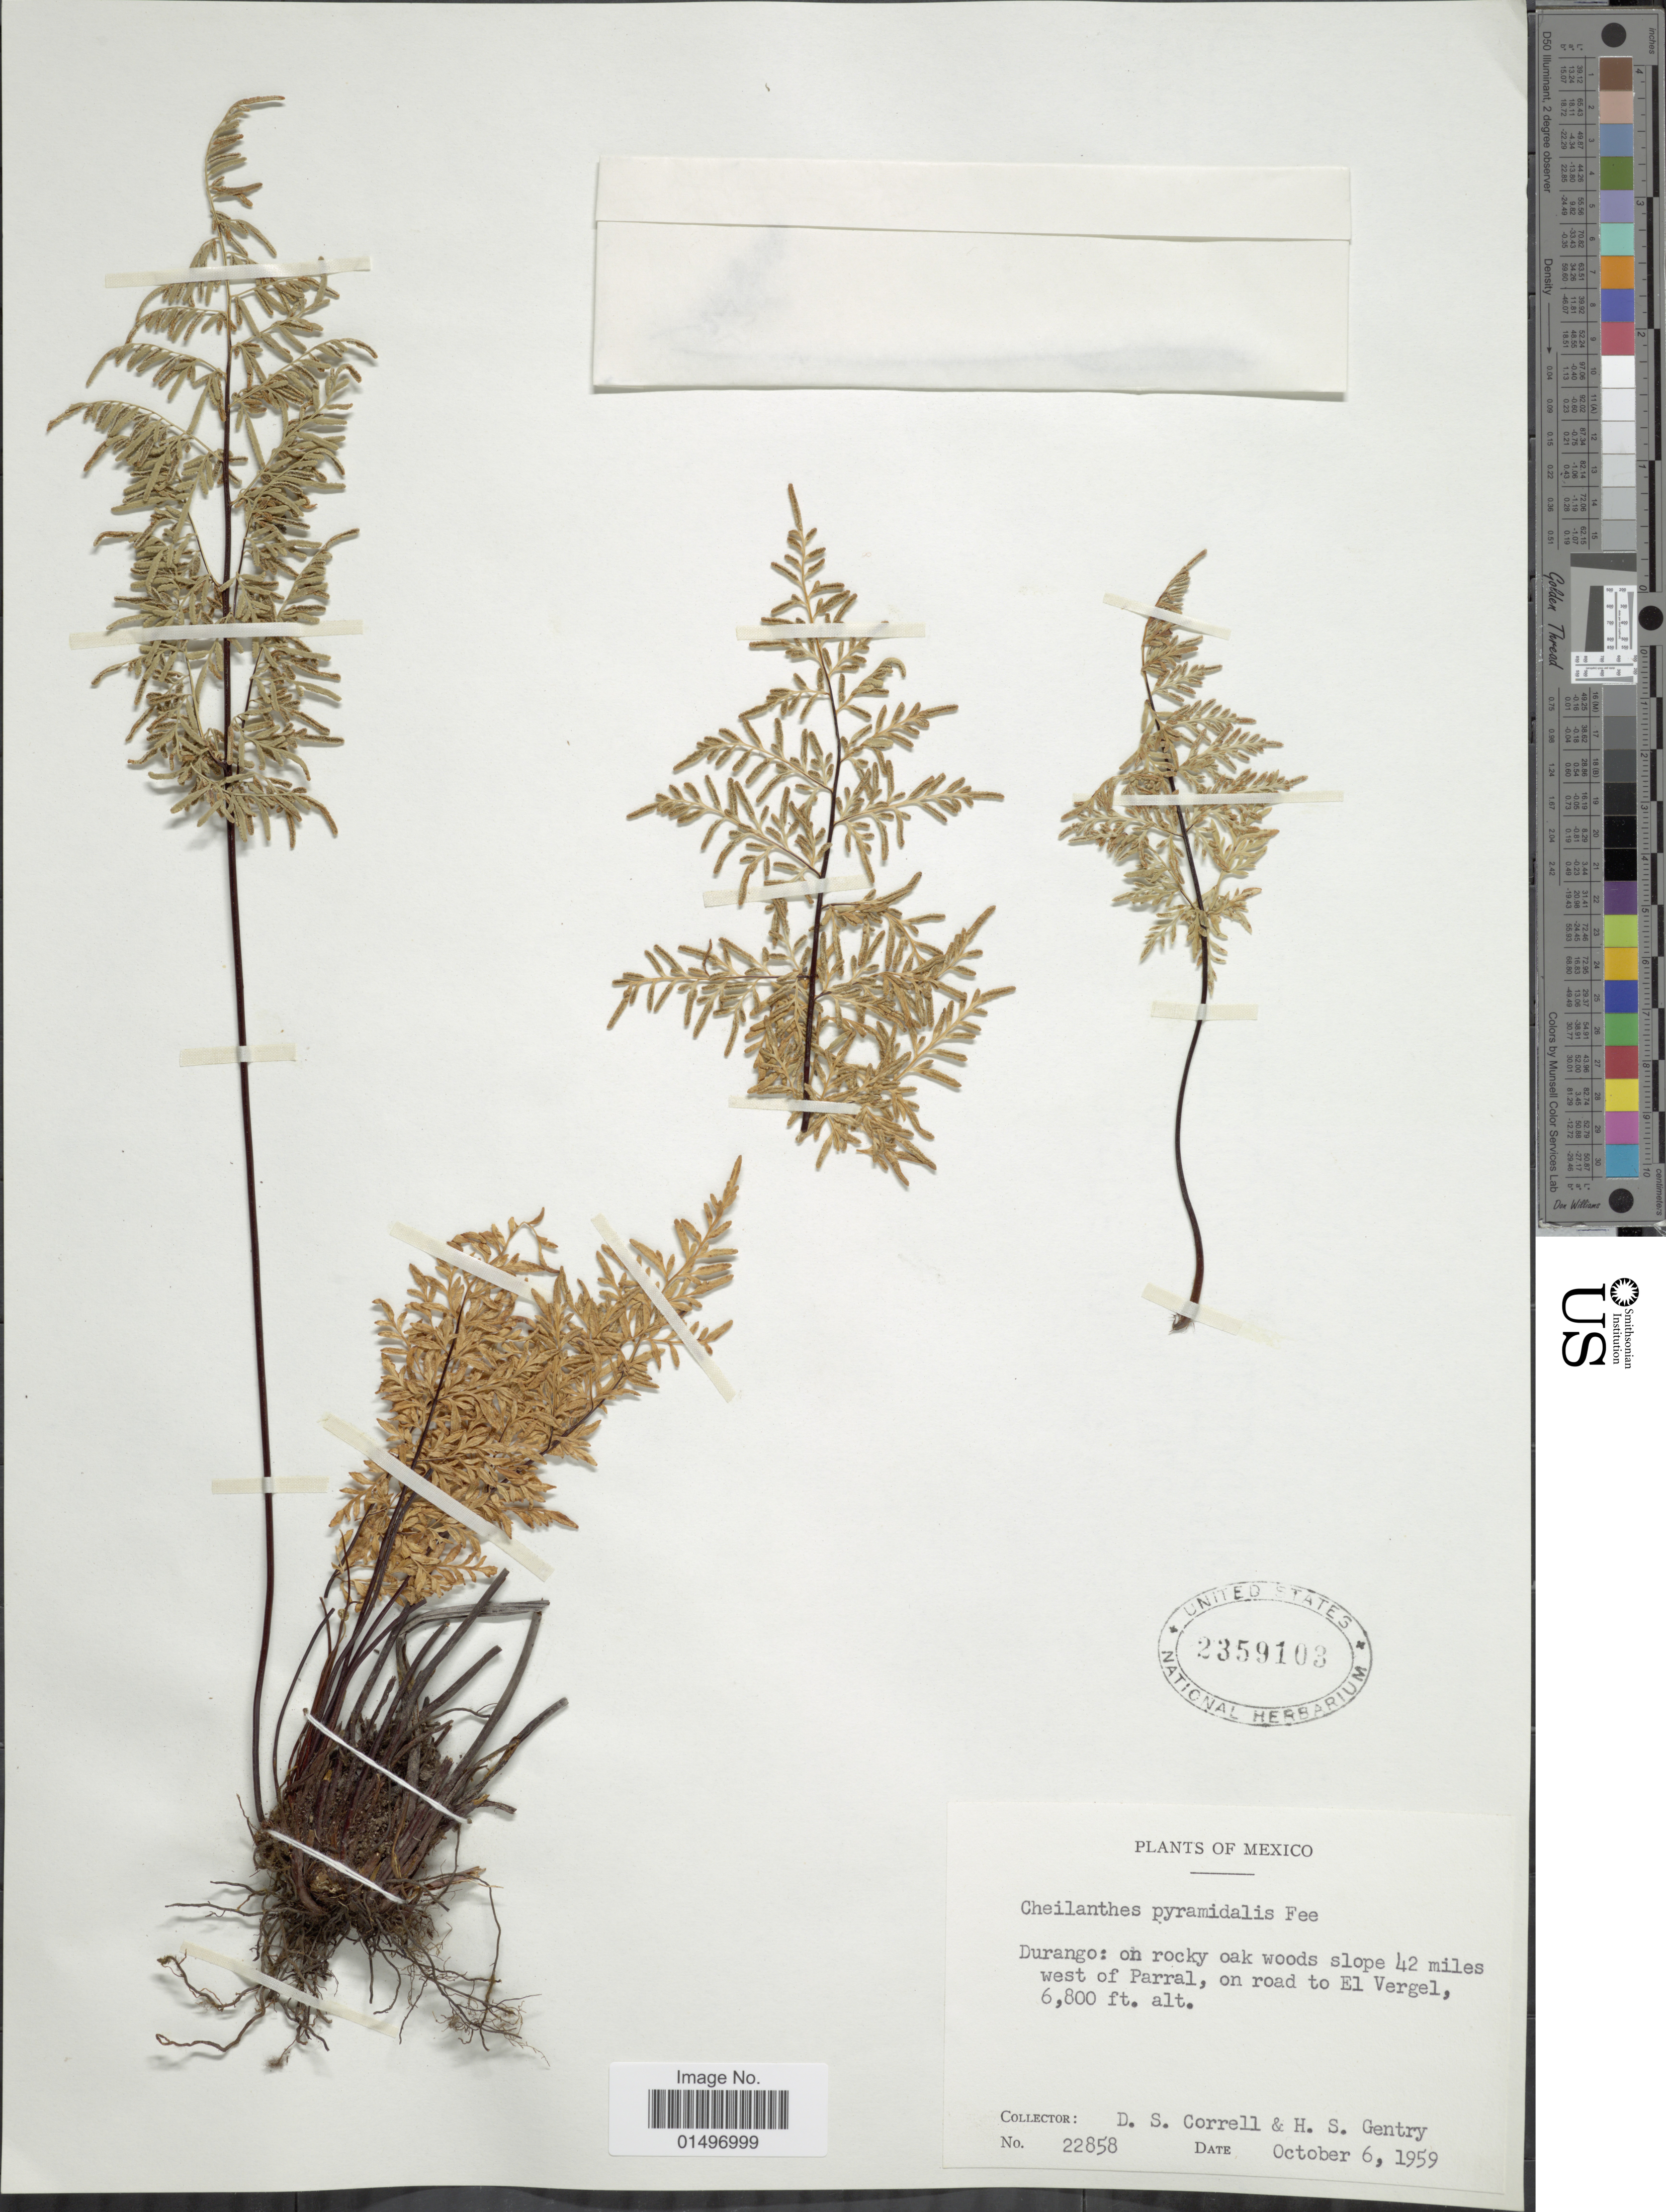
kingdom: Plantae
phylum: Tracheophyta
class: Polypodiopsida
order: Polypodiales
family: Pteridaceae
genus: Gaga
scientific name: Gaga hirsuta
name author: (Link) Fay W. Li & Windham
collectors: D. S. Correll & H. S. Gentry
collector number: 22858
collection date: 1959-10-06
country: Mexico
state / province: Durango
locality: Mexico, 42 miles west of Parral, on road to El Vergel.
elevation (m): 2073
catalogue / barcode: US 2359103